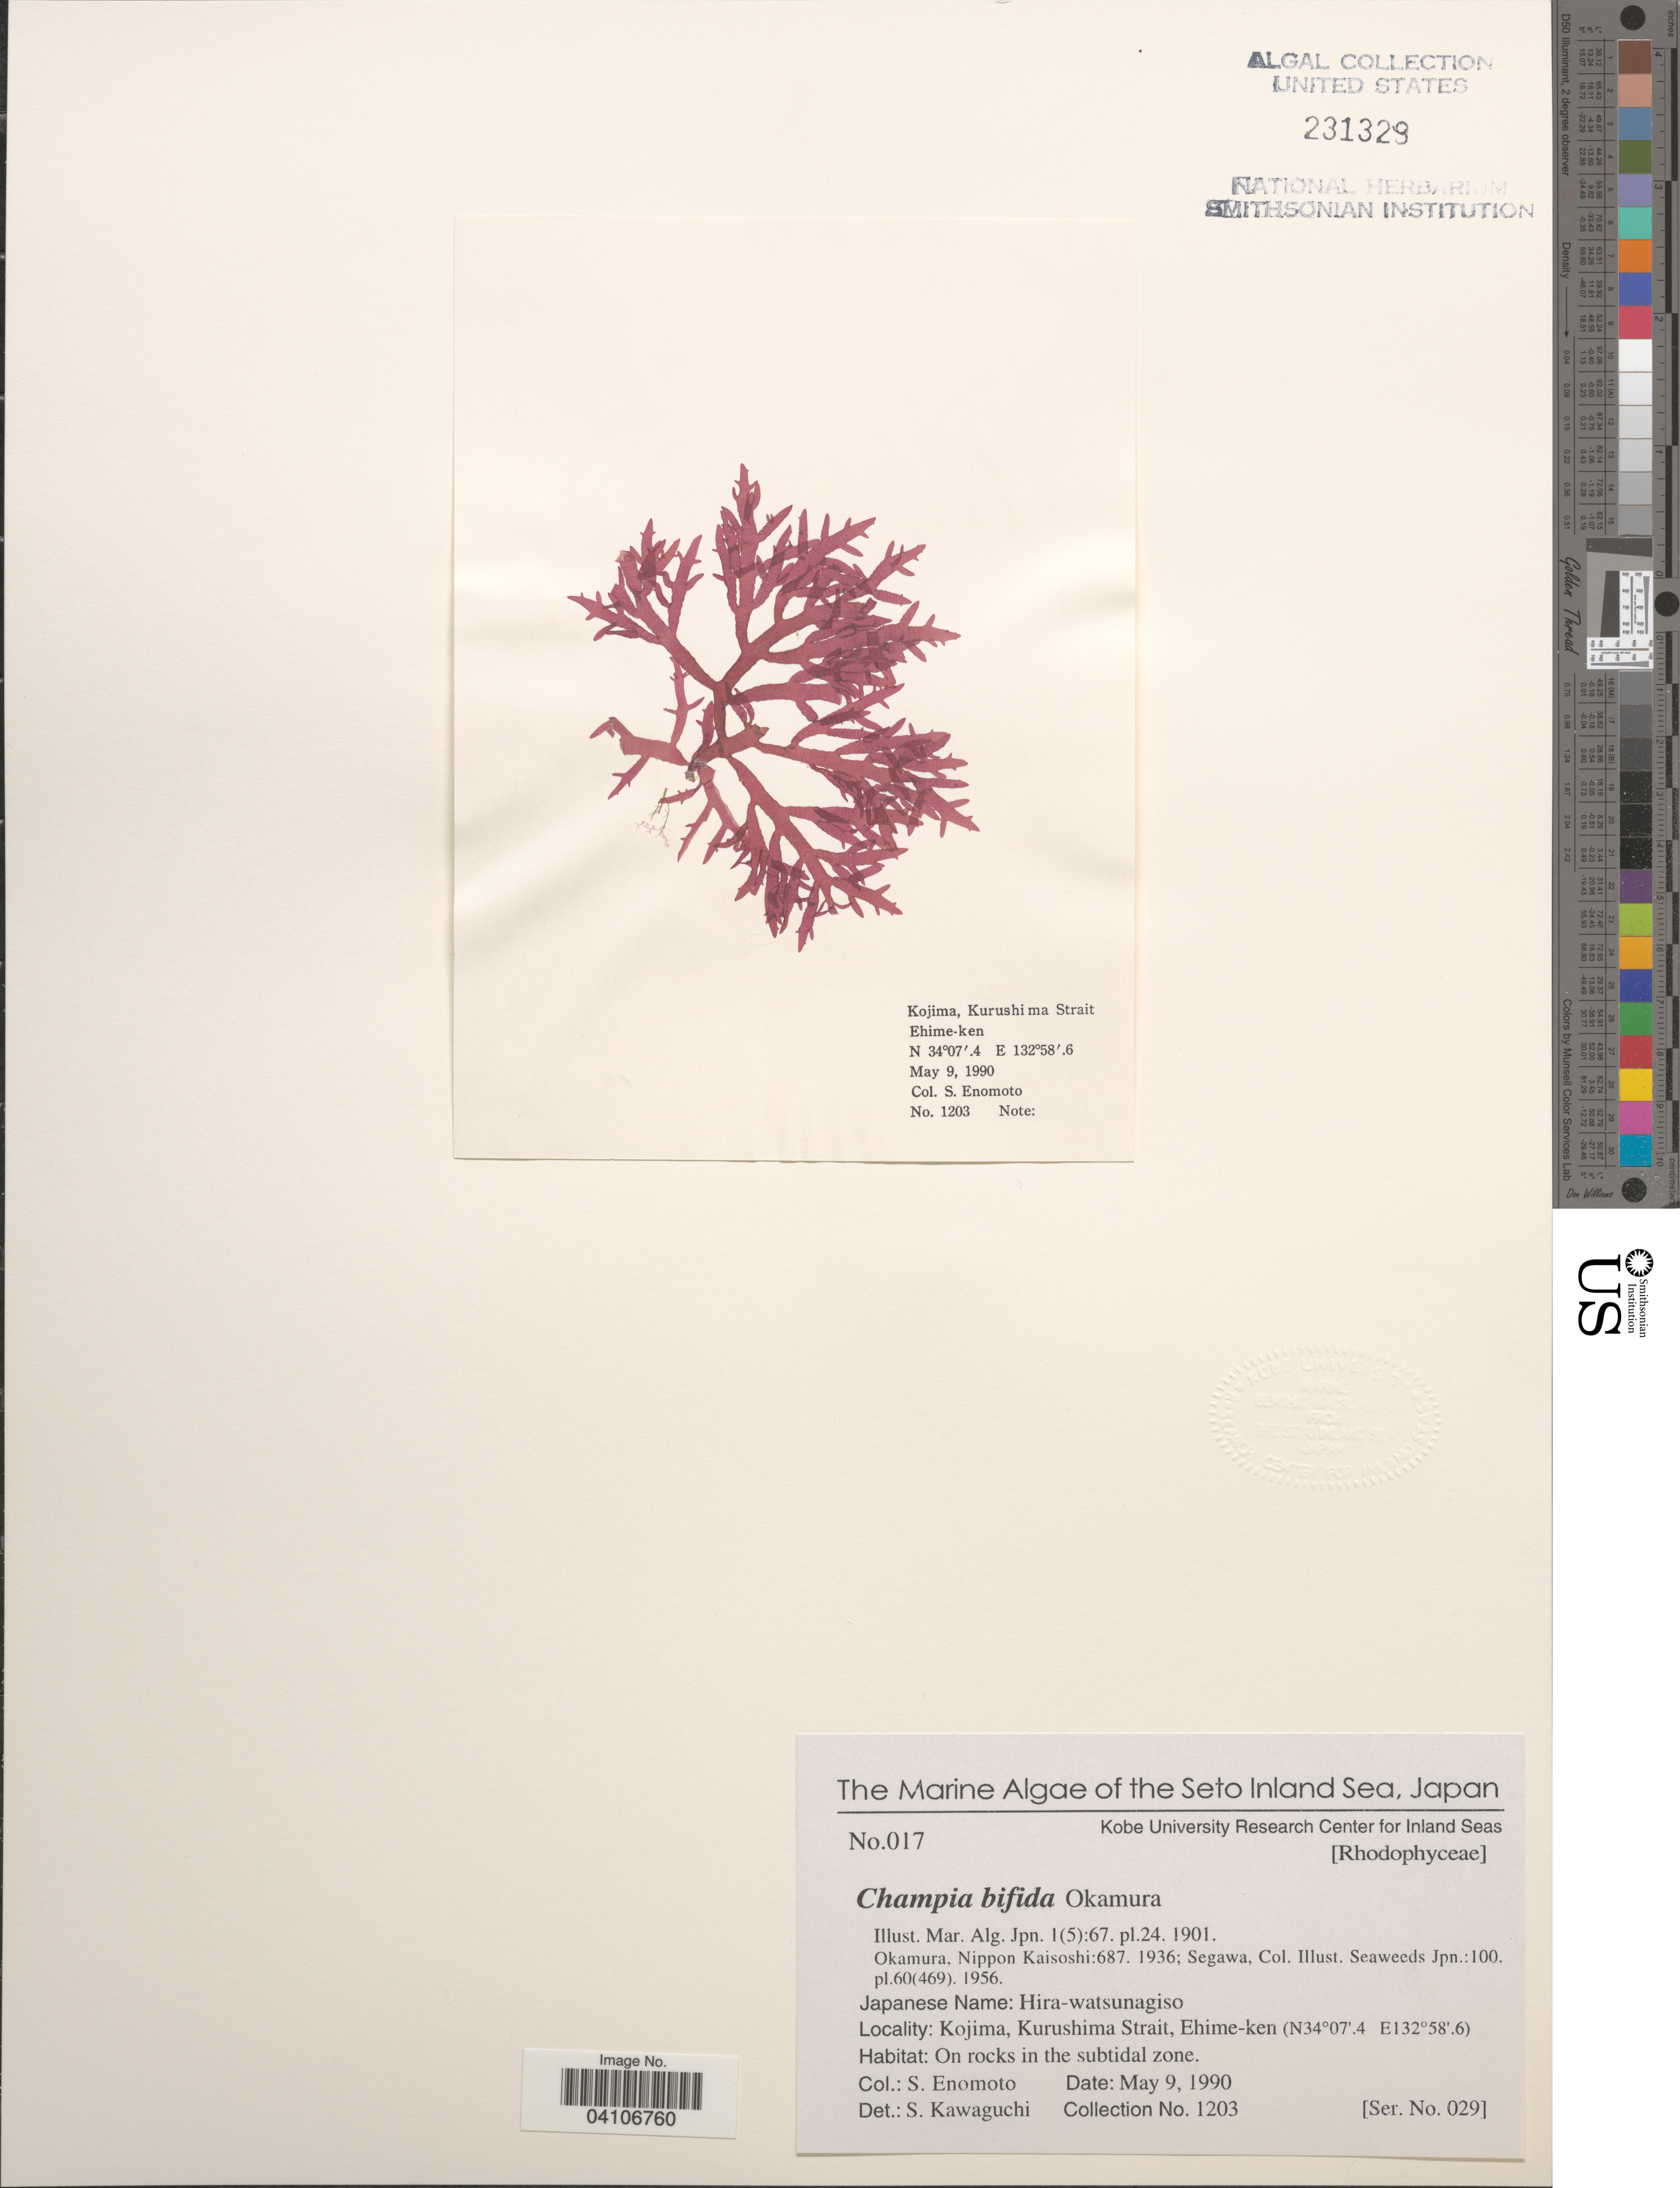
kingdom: Plantae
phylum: Rhodophyta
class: Florideophyceae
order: Rhodymeniales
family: Champiaceae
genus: Champia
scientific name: Champia bifida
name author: Okamura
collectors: S. Enomoto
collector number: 1203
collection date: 1990-05-09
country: Japan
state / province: Ehime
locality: The Seto Inland Sea. Kojima, Kurushima Strait, Ehime-ken. On rocks in the subtidal zone.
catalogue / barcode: US 231329